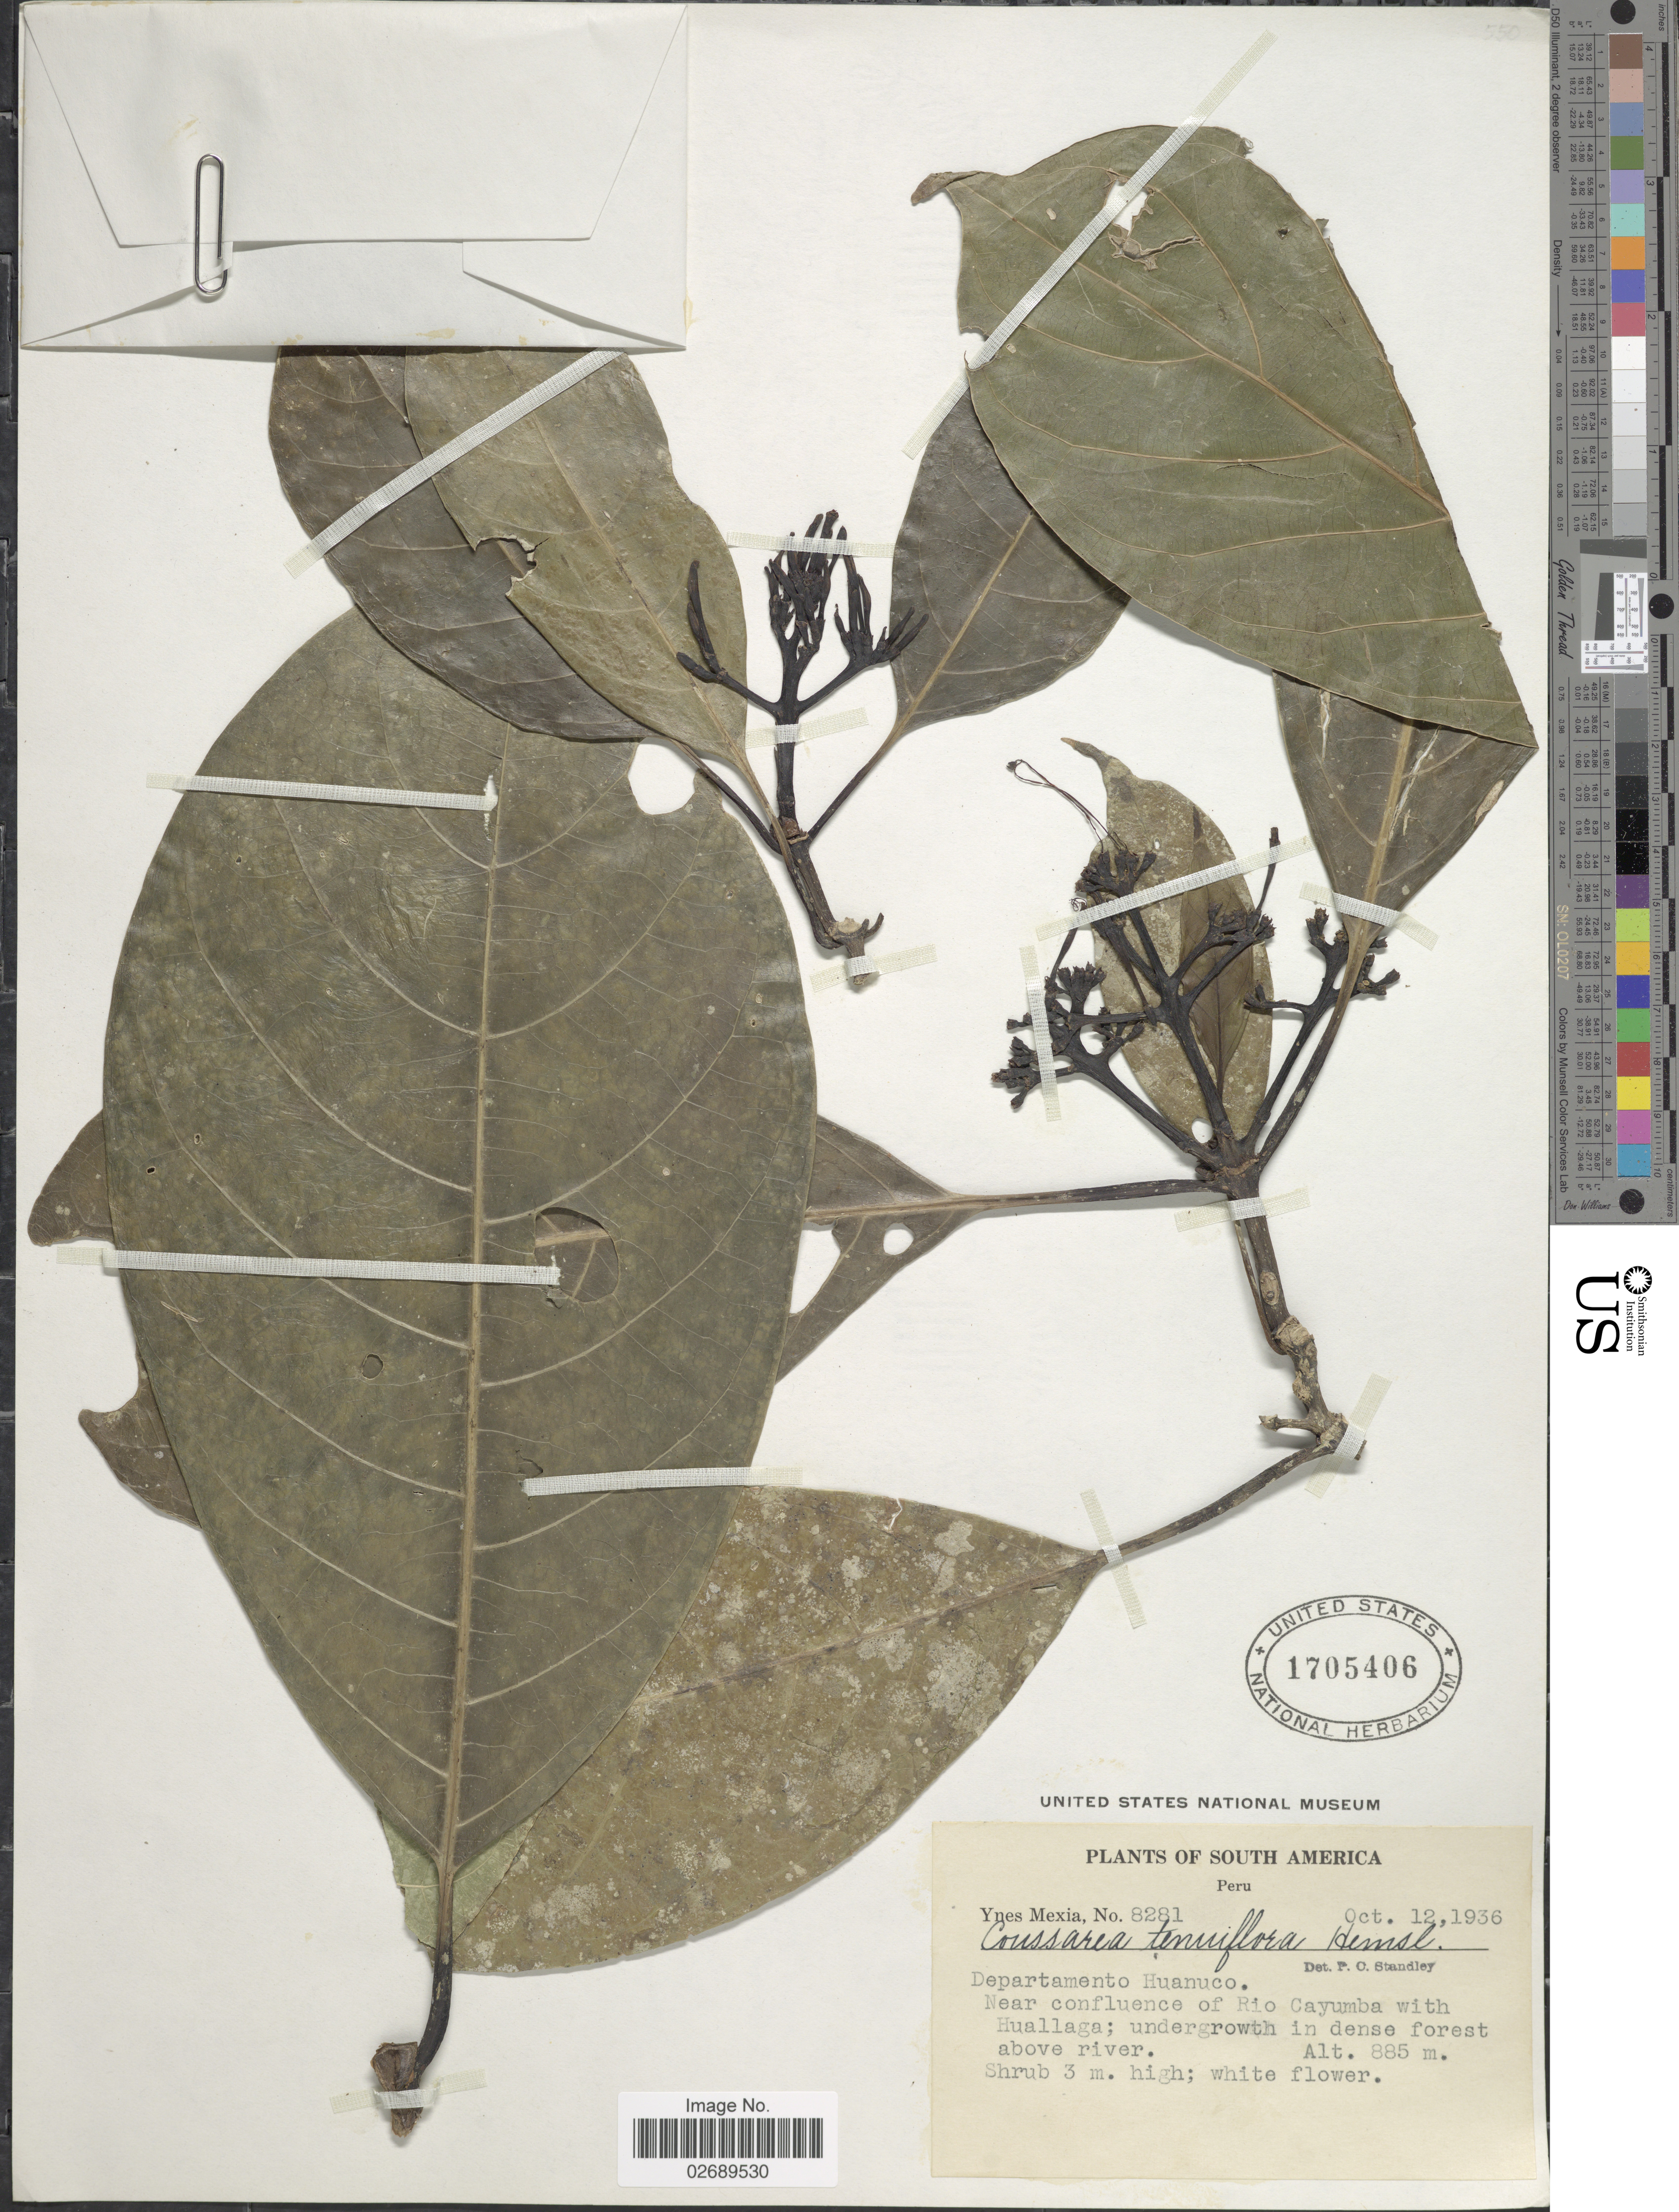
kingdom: Plantae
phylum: Tracheophyta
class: Magnoliopsida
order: Gentianales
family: Rubiaceae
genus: Coussarea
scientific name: Coussarea tenuiflora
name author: Standl.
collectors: Y. Mexia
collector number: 8281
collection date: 1936-10-12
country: Peru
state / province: Huánuco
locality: Departamento Huanuco. Near confluence of Rio Cayumba with Huallaga.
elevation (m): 885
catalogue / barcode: US 1705406